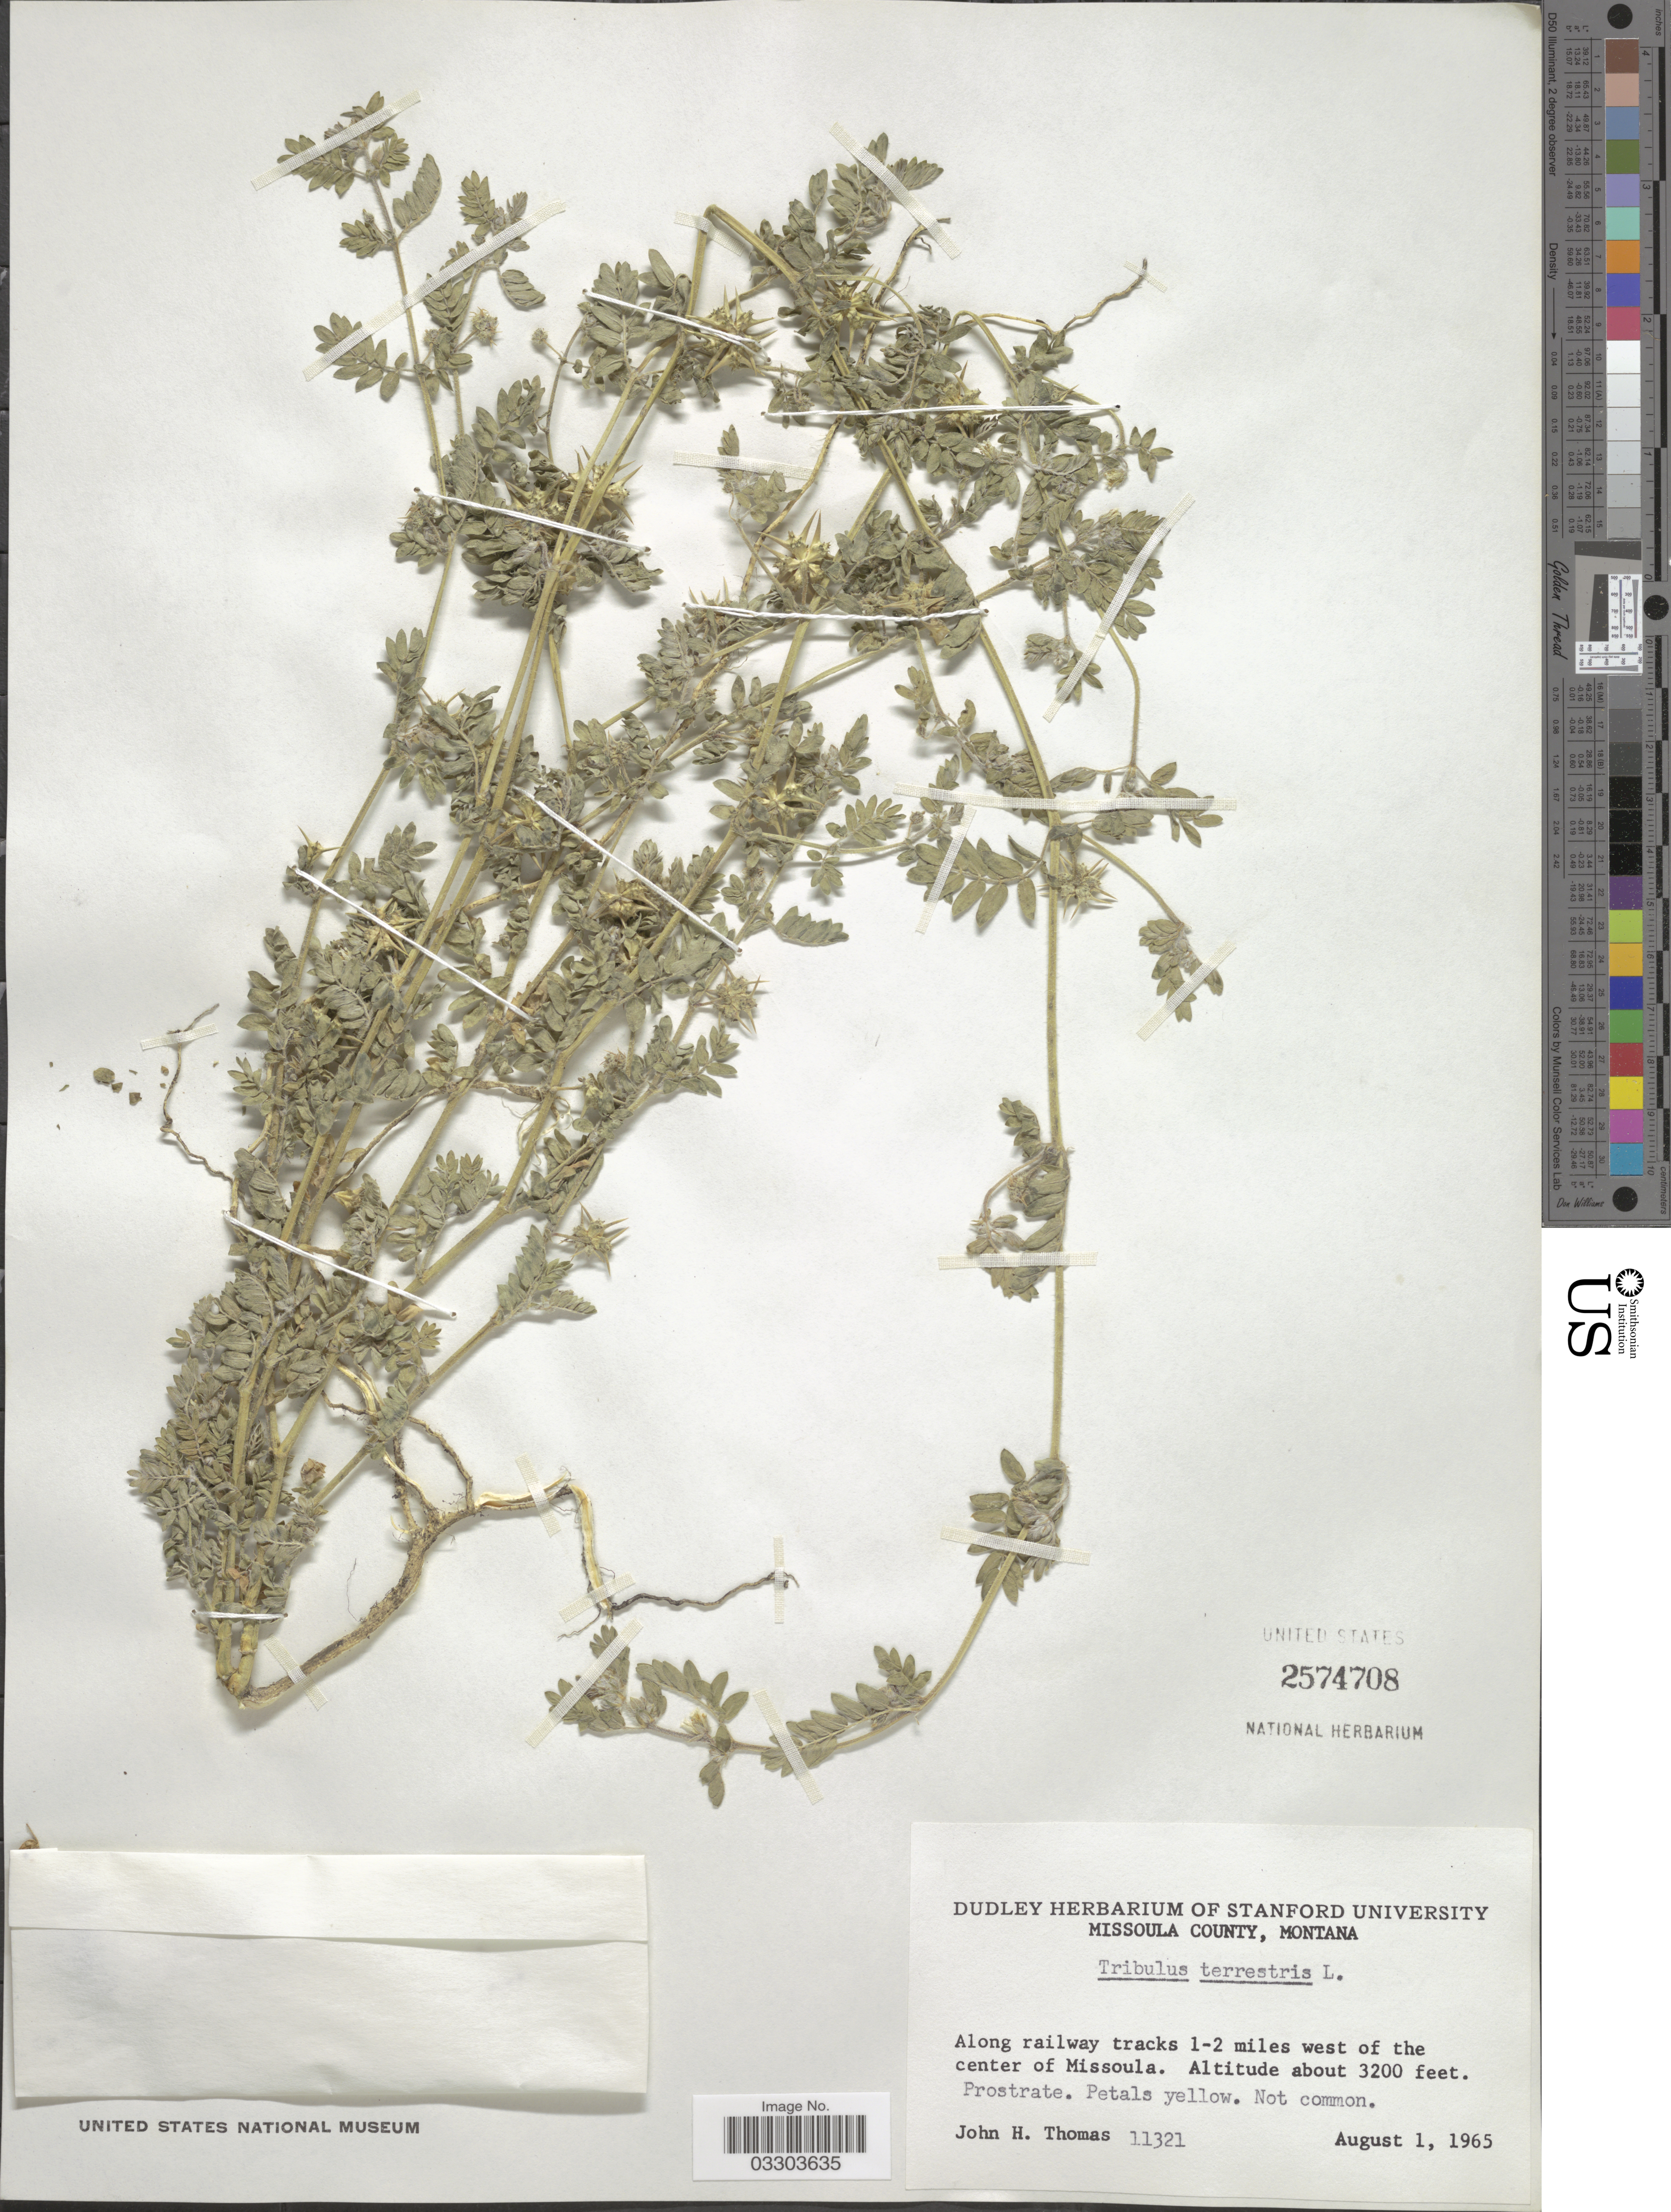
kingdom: Plantae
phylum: Tracheophyta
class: Magnoliopsida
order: Zygophyllales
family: Zygophyllaceae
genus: Tribulus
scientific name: Tribulus terrestris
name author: L.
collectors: J. H. Thomas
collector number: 11321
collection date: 1965-08-01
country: United States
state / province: Montana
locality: Missoula County [unsure placement] Along railway tracks 1-2 miles west of the center of Missoula.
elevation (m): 975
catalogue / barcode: US 2574708